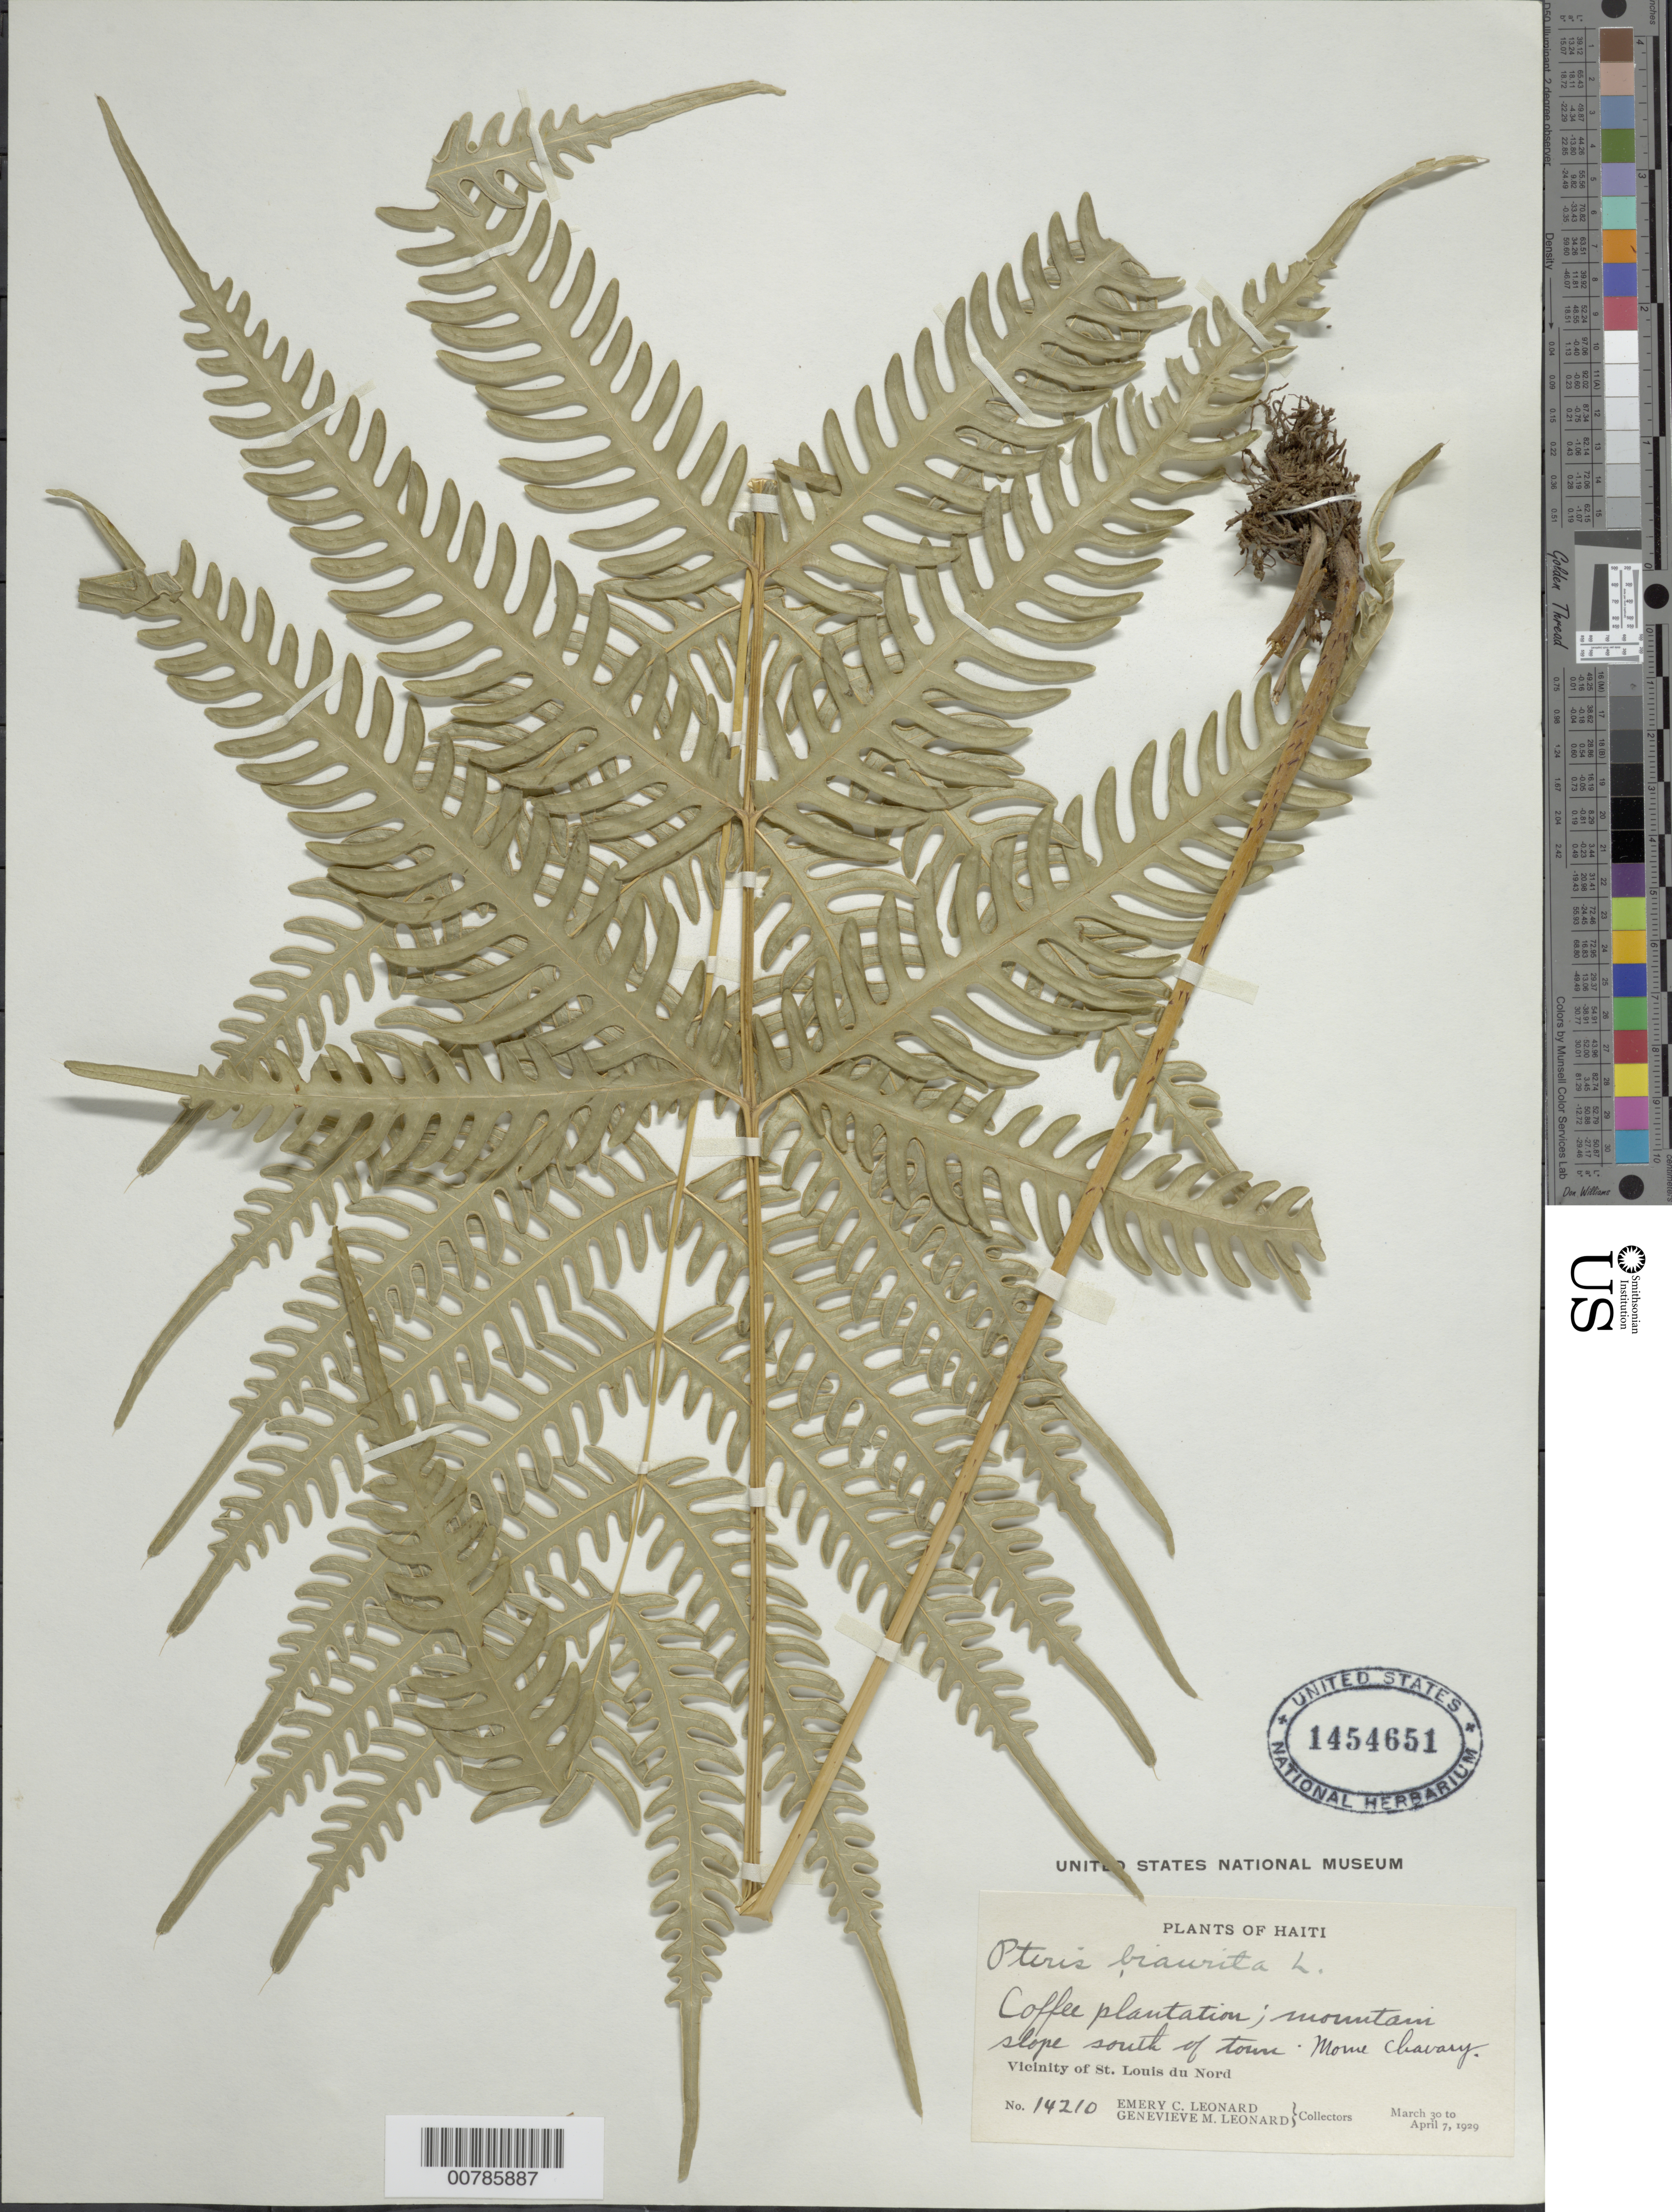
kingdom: Plantae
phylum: Tracheophyta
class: Polypodiopsida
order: Polypodiales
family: Pteridaceae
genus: Pteris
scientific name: Pteris biaurita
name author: L.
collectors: E. C. Leonard & G. M. Leonard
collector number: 14210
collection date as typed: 30 Mar 1929 07 Apr 1929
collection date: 1929-03-30/1929-04-07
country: Haiti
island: Hispaniola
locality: St. Louis du Nord, vicinity, Morne Chavary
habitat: Coffee plantation, mountain slope south of town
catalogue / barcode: US 1454651